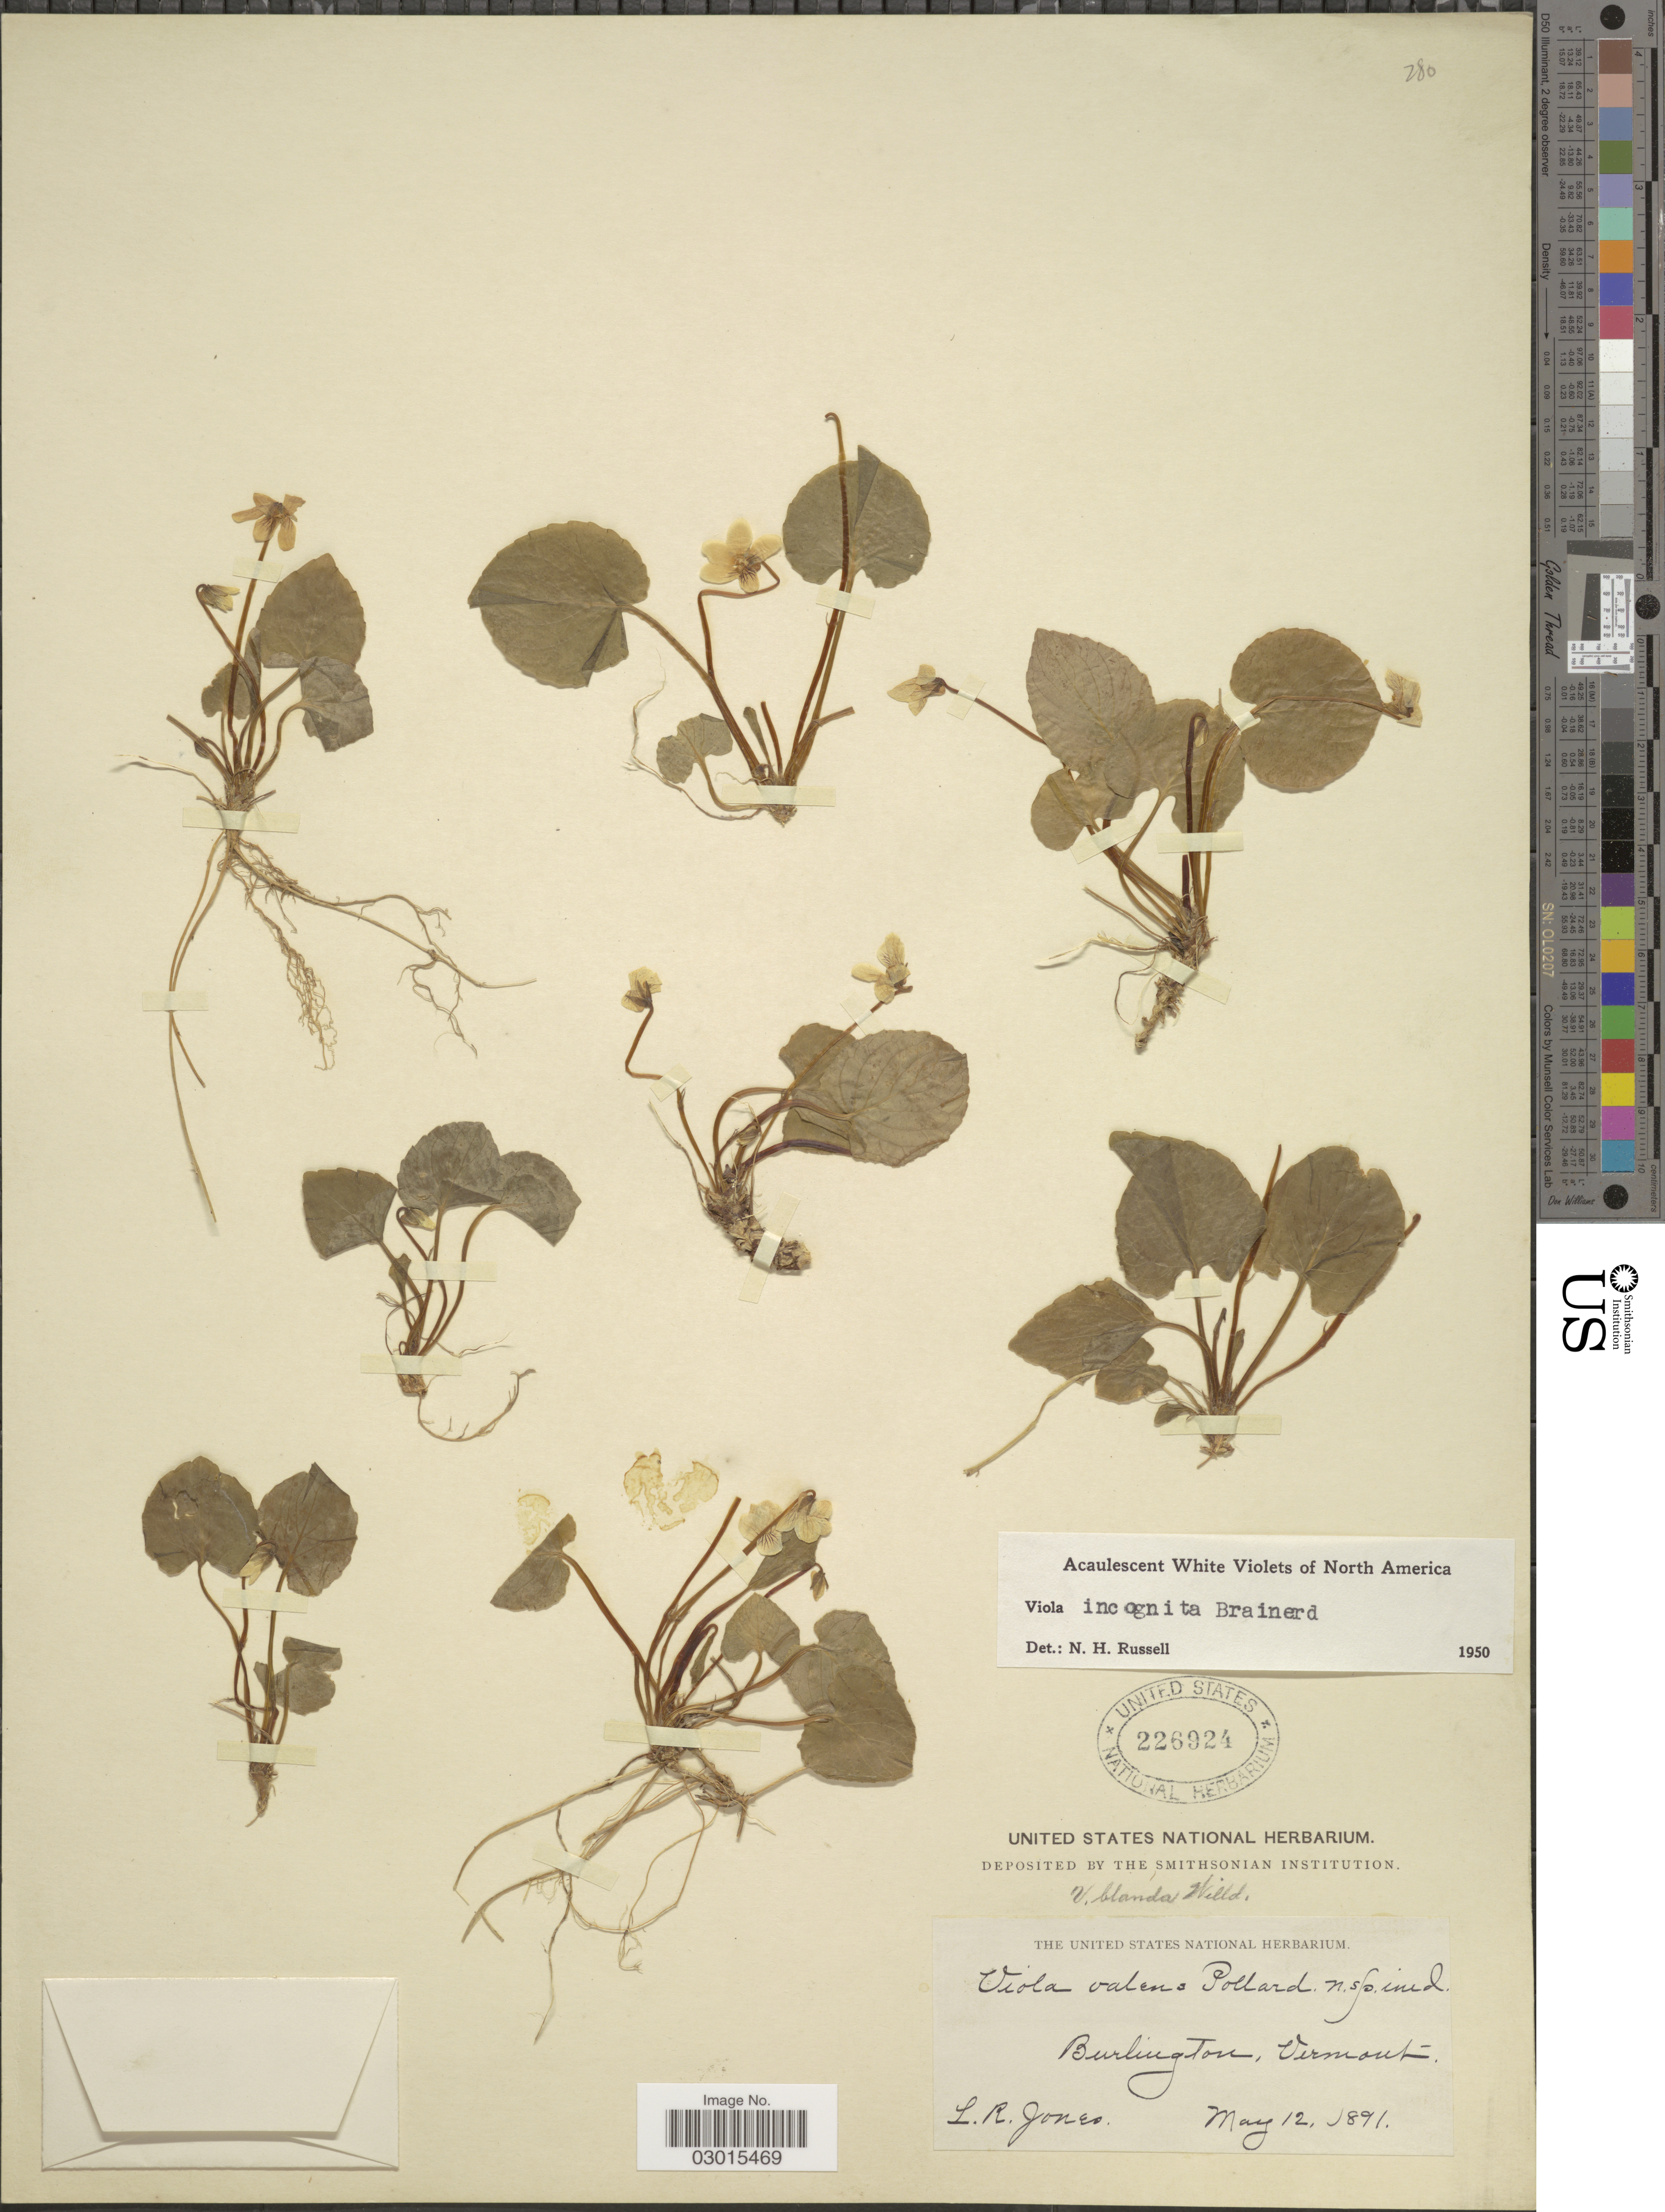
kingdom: Plantae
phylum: Tracheophyta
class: Magnoliopsida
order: Malpighiales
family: Violaceae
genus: Viola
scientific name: Viola incognita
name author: Brainerd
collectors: L. R. Jones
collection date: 1891-05-12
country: United States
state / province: Vermont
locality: Burlington.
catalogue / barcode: US 226924